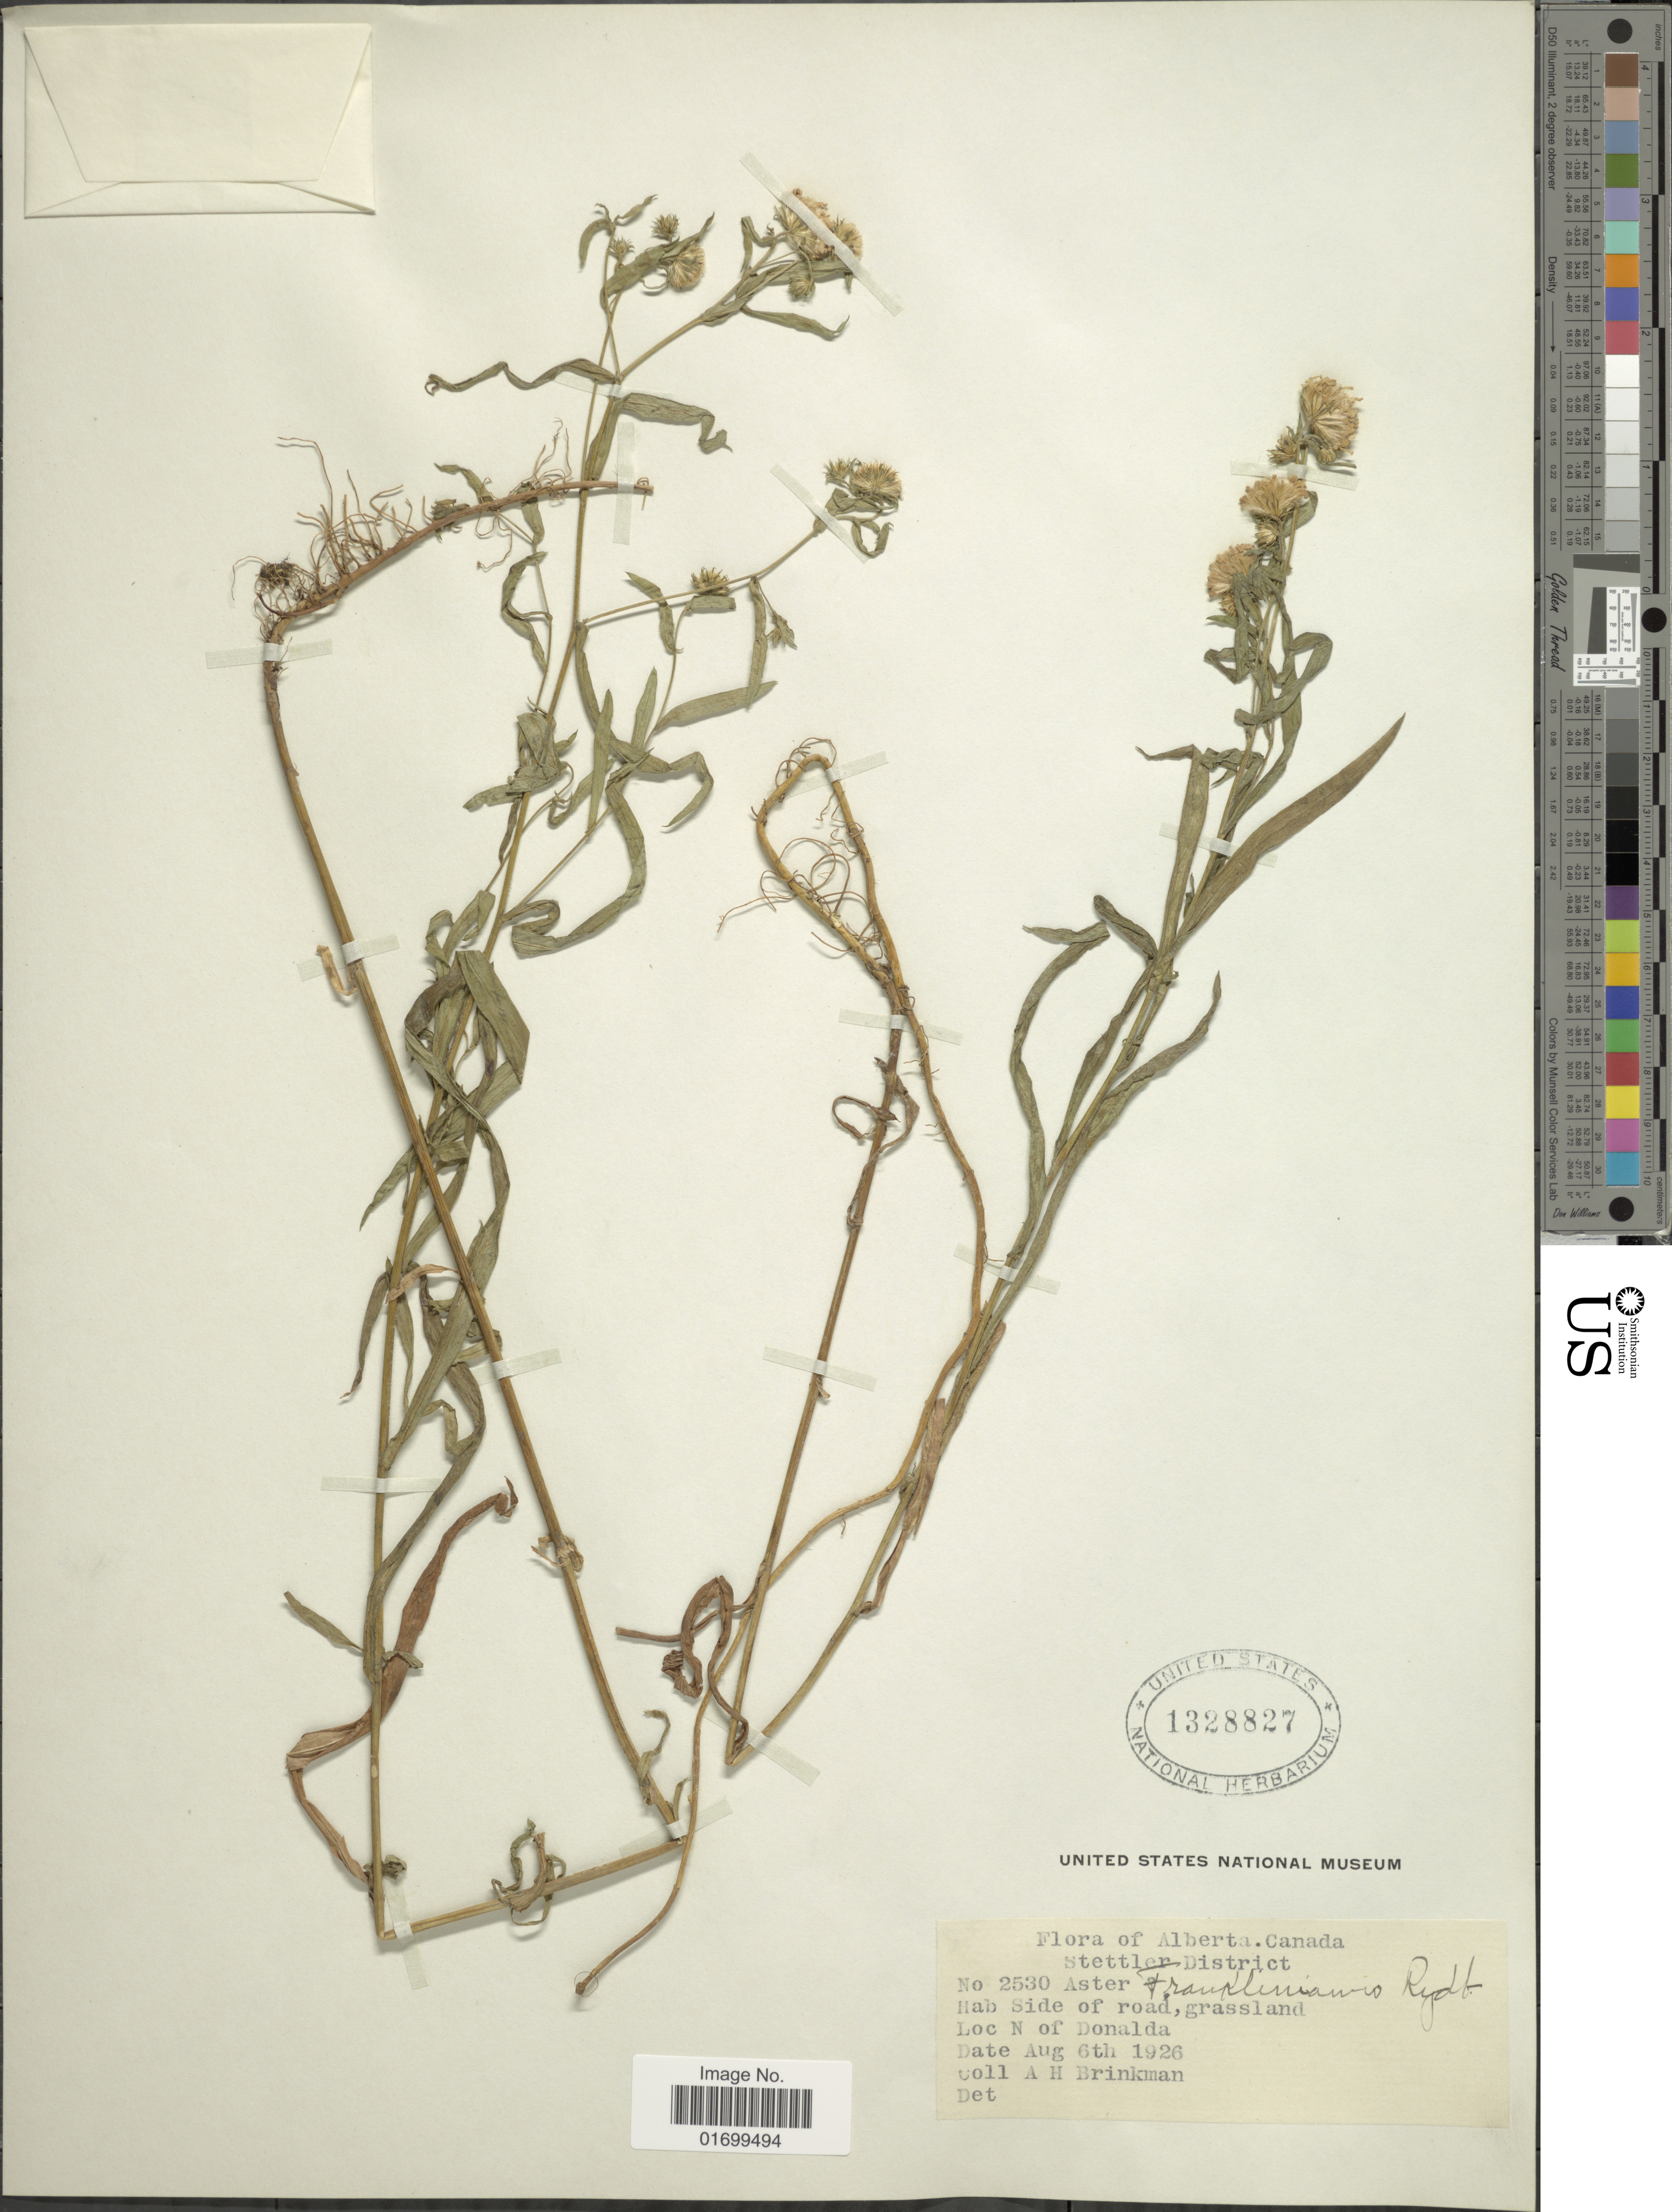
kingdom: Plantae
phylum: Tracheophyta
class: Magnoliopsida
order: Asterales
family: Asteraceae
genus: Symphyotrichum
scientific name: Symphyotrichum boreale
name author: (Torr. & A. Gray) Á. Löve & D. Löve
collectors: A. Brinkman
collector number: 2530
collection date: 1926-08-06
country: Canada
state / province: Alberta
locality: Stetter District, side of road, grassland, N of Donalda.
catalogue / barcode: US 1328827